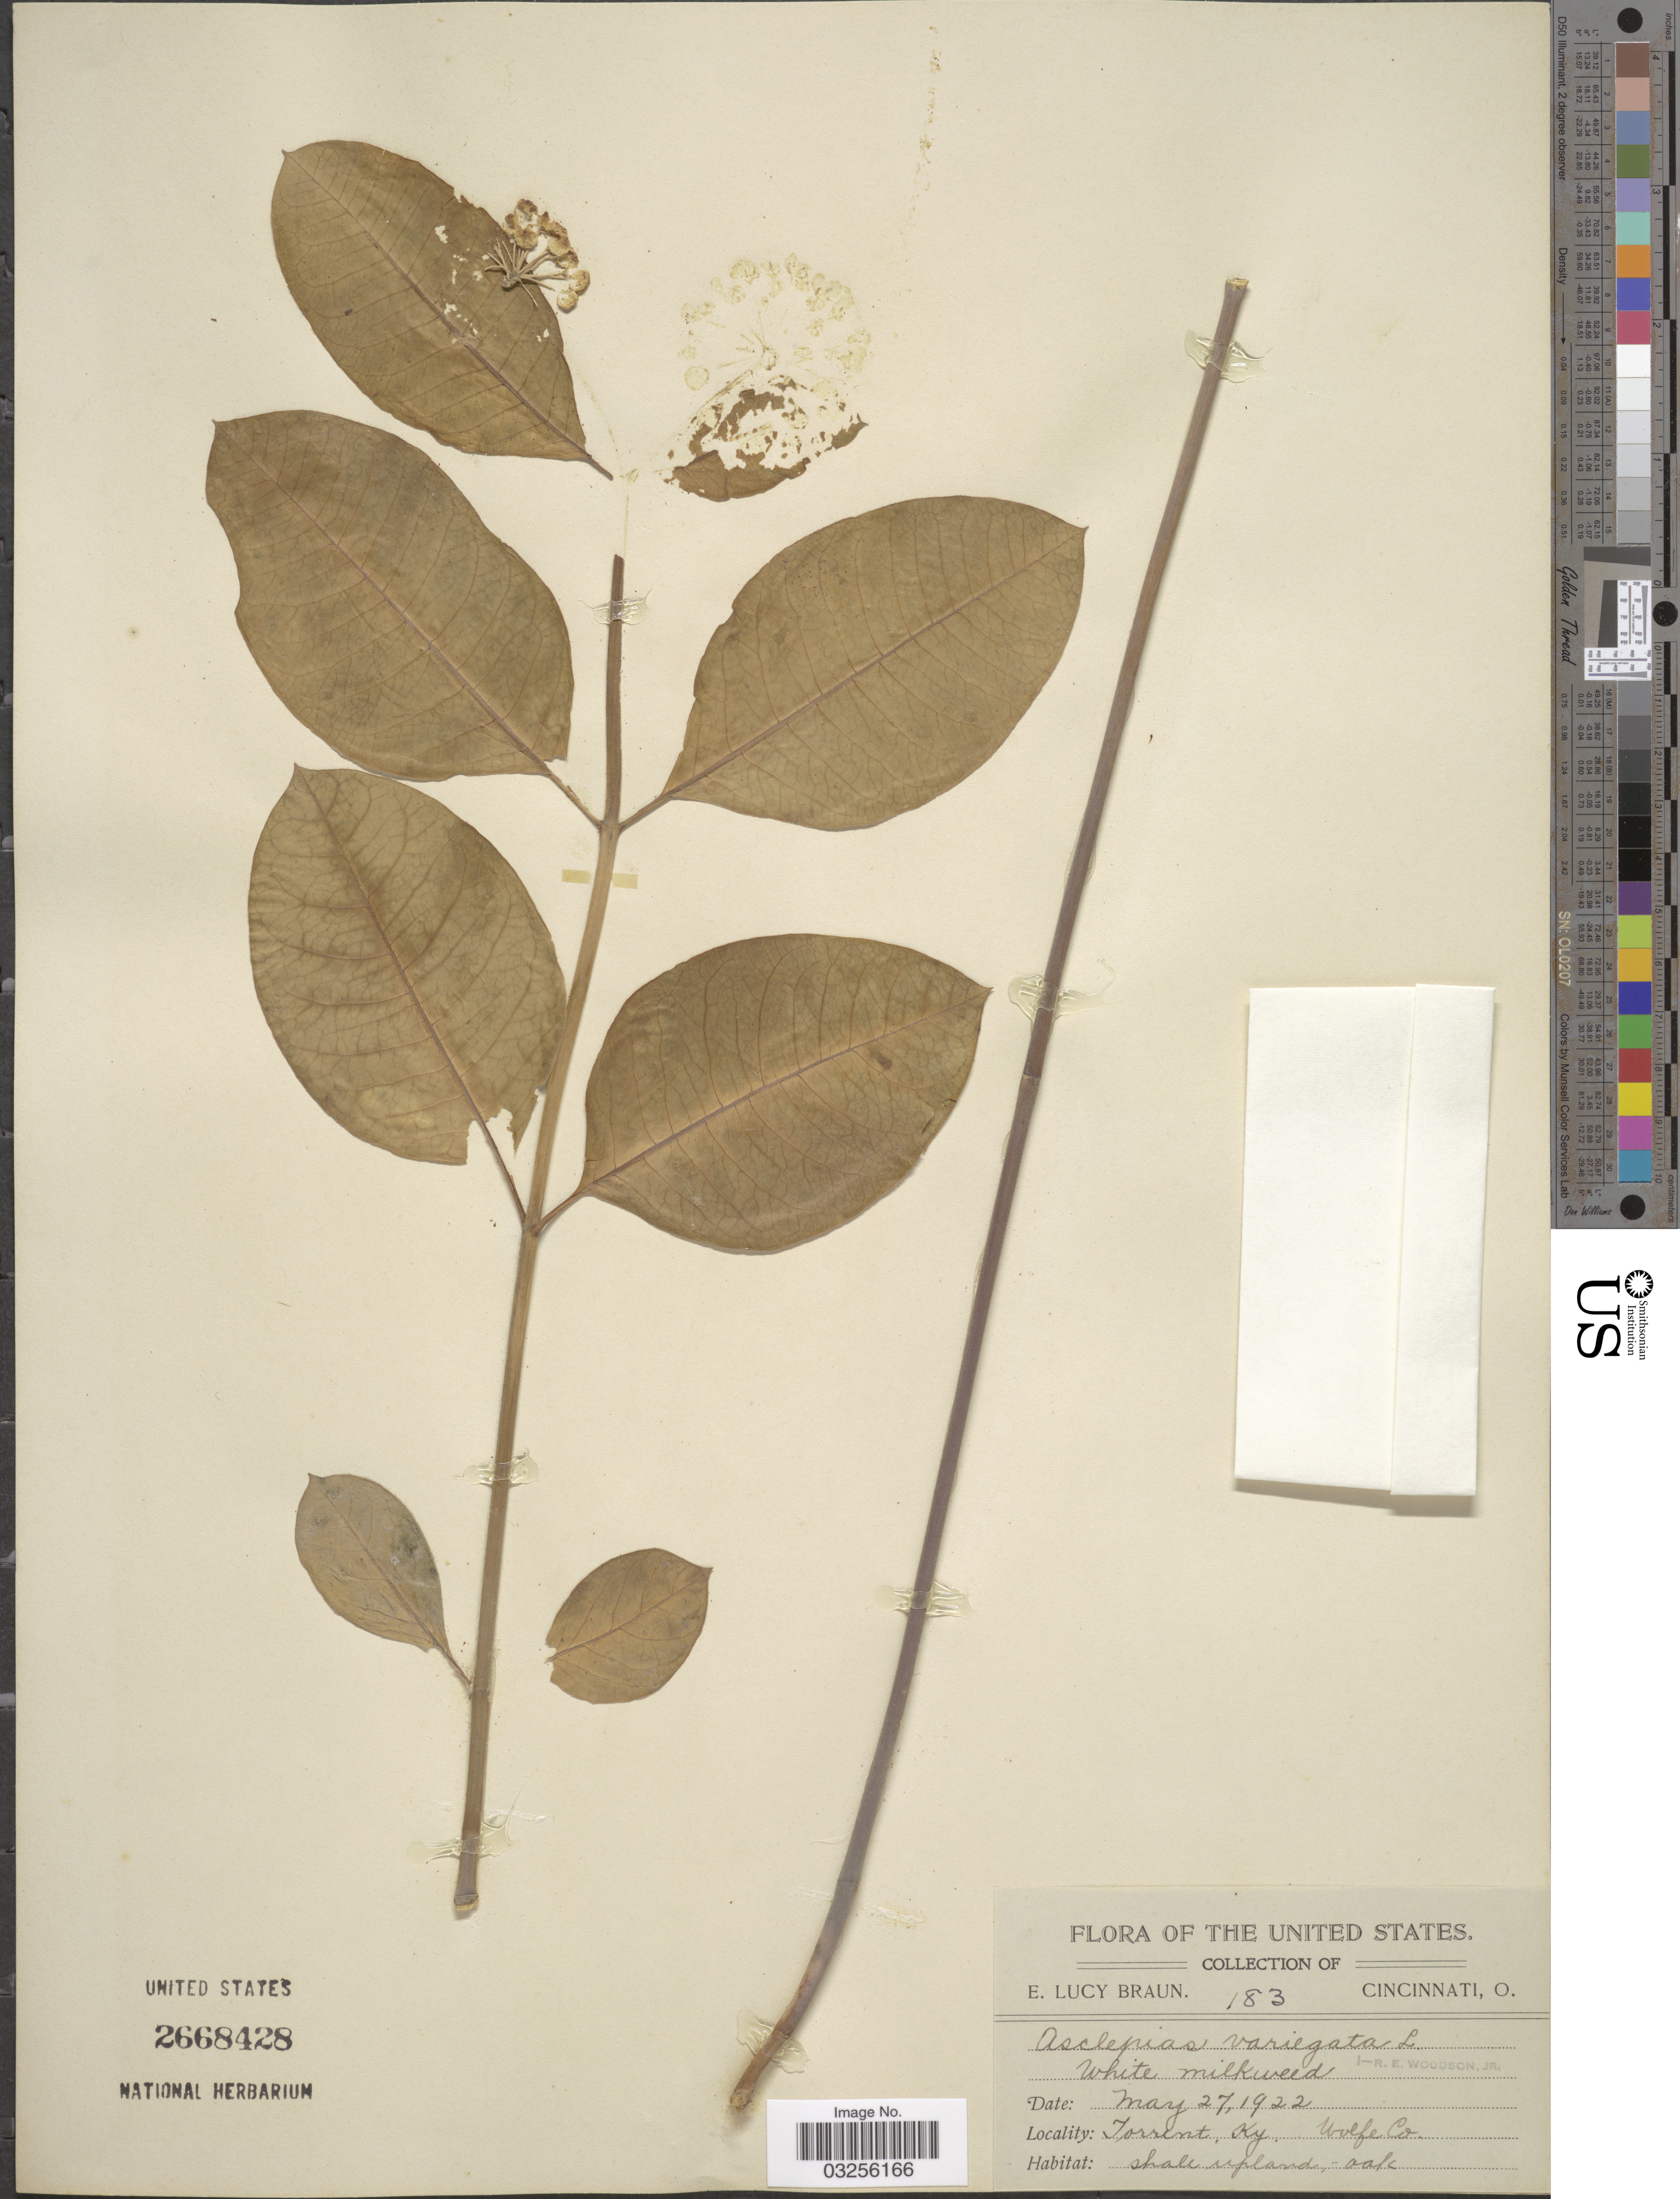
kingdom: Plantae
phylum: Tracheophyta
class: Magnoliopsida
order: Gentianales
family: Apocynaceae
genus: Asclepias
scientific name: Asclepias variegata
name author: L.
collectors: E. Braun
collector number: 183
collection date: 1922-05-27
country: United States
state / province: Kentucky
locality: Torrent, Ky. Wolfe Co.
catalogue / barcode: US 2668428